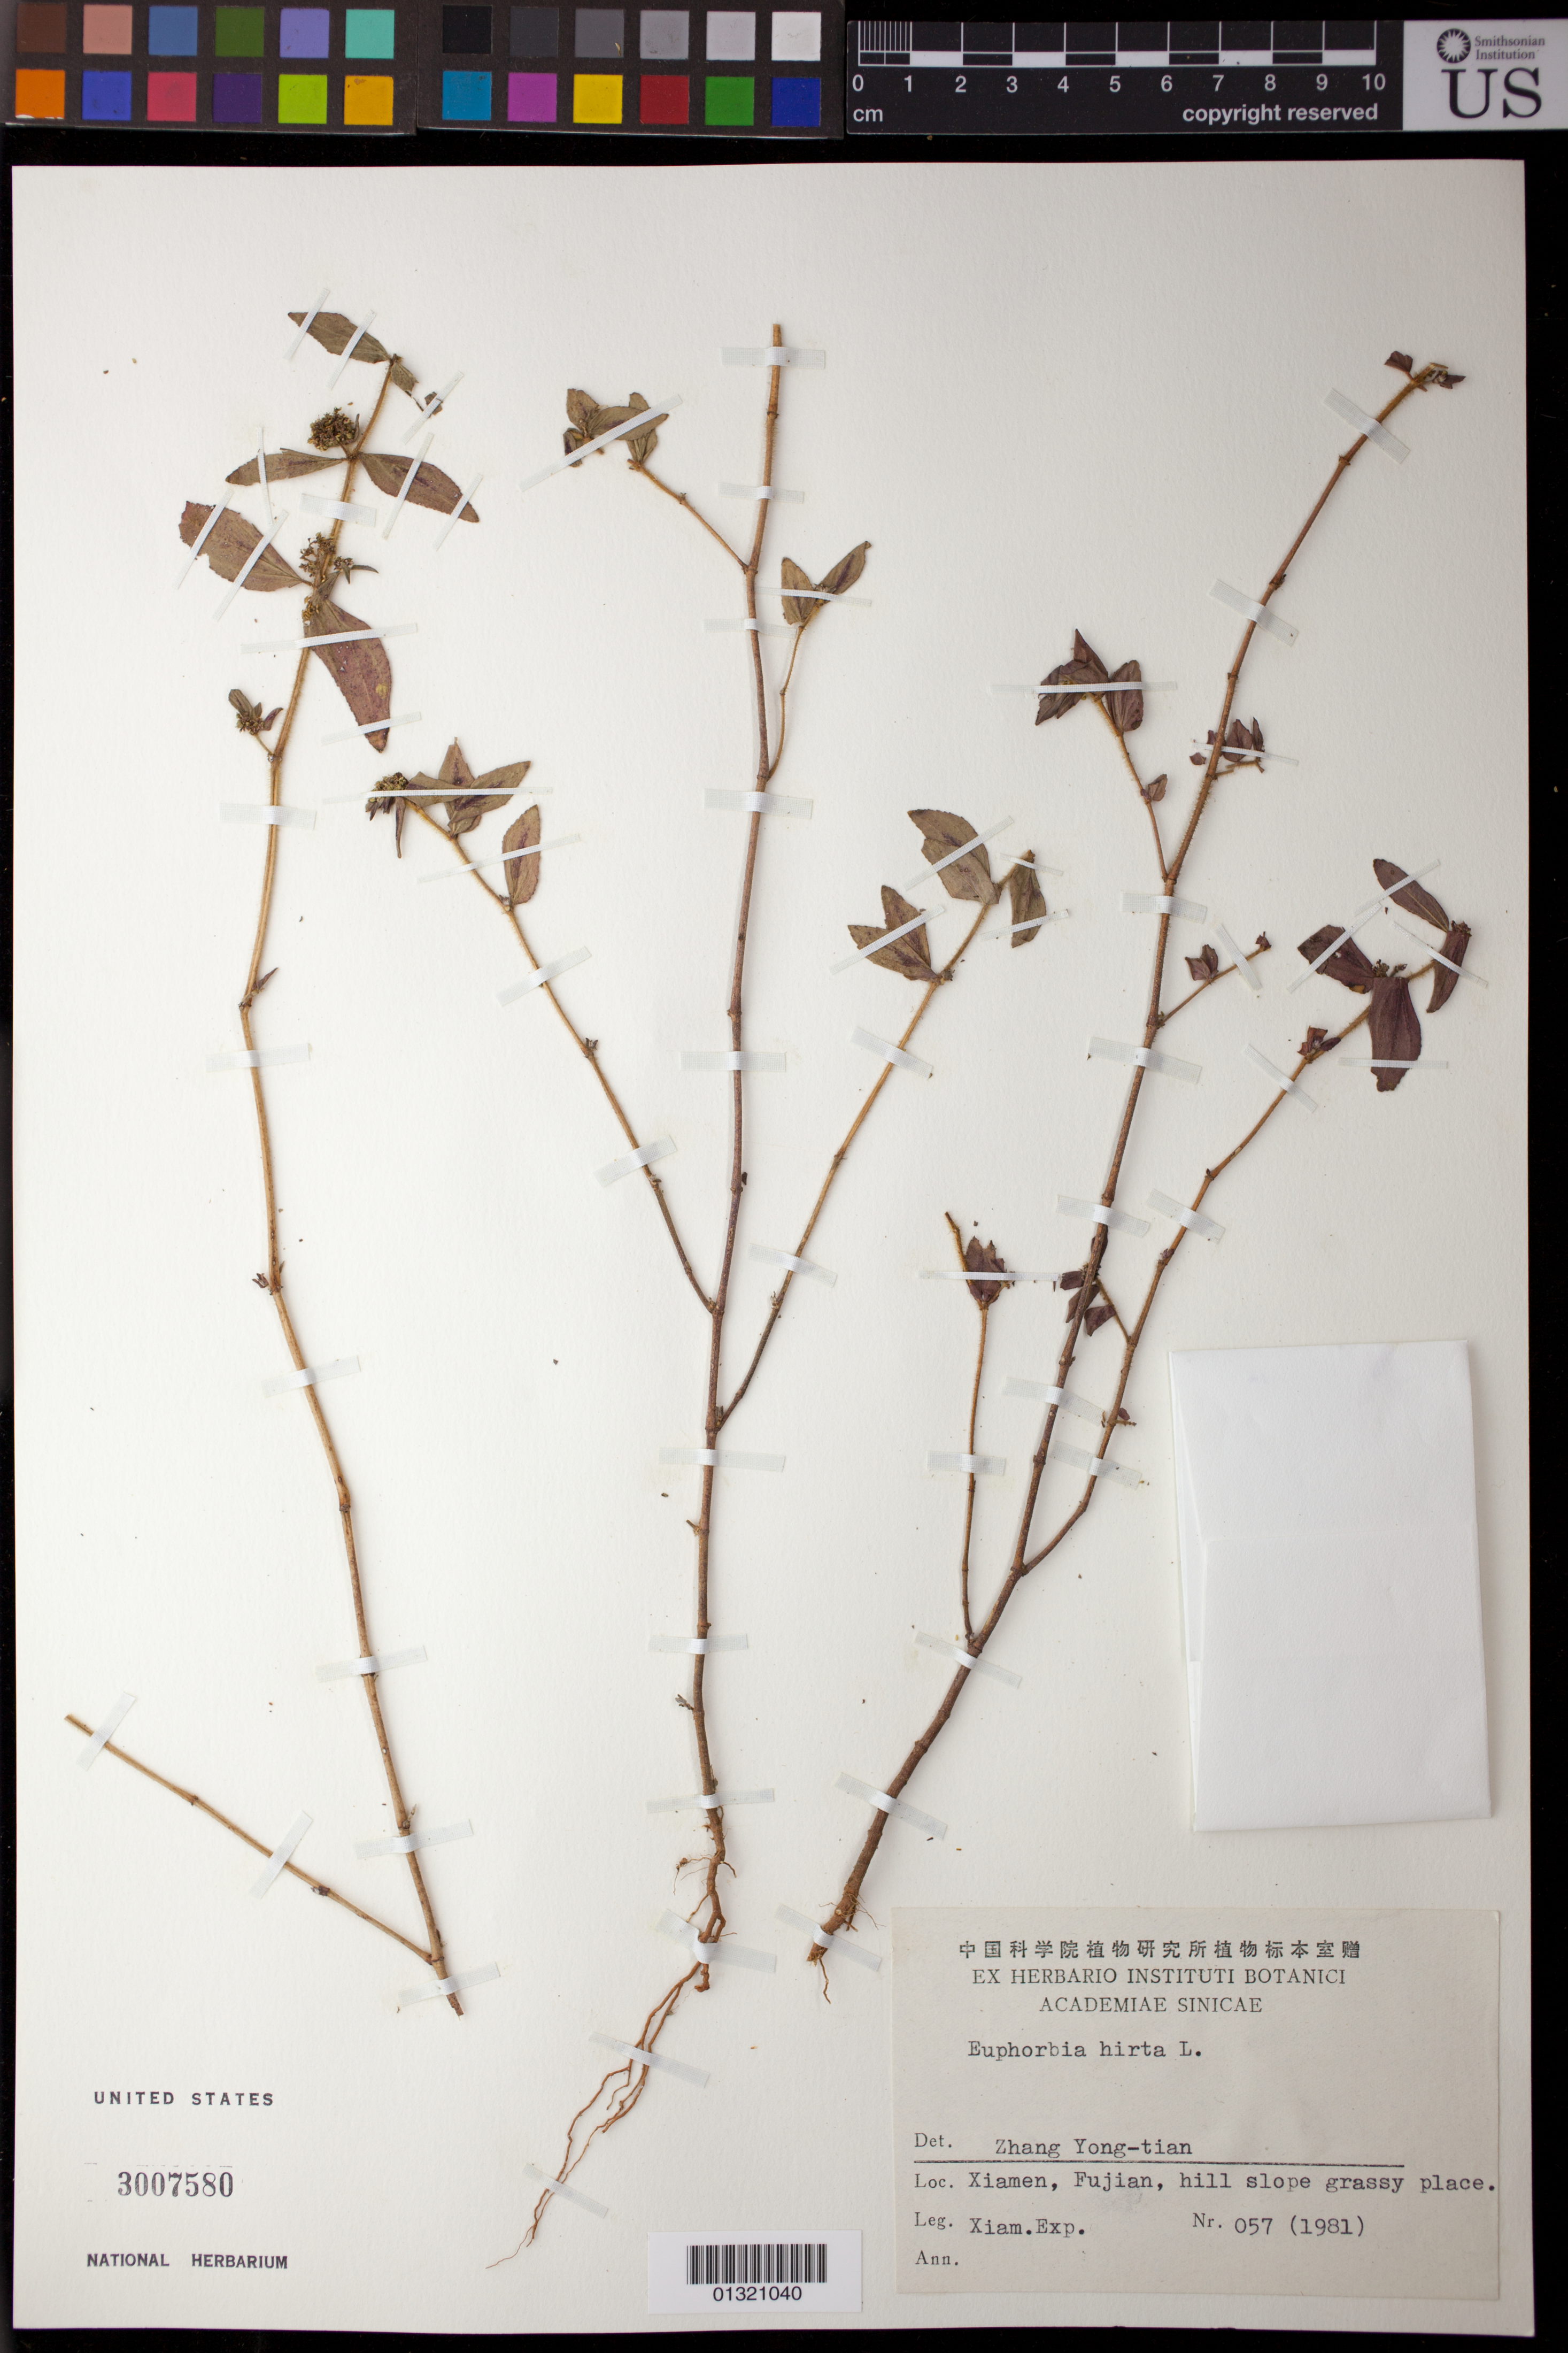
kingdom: Plantae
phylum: Tracheophyta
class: Magnoliopsida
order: Malpighiales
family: Euphorbiaceae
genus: Euphorbia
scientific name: Euphorbia hirta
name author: L.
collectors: Xiamen Expedition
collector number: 057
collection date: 1981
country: China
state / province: Fujian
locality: Xiamen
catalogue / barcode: US 3007580